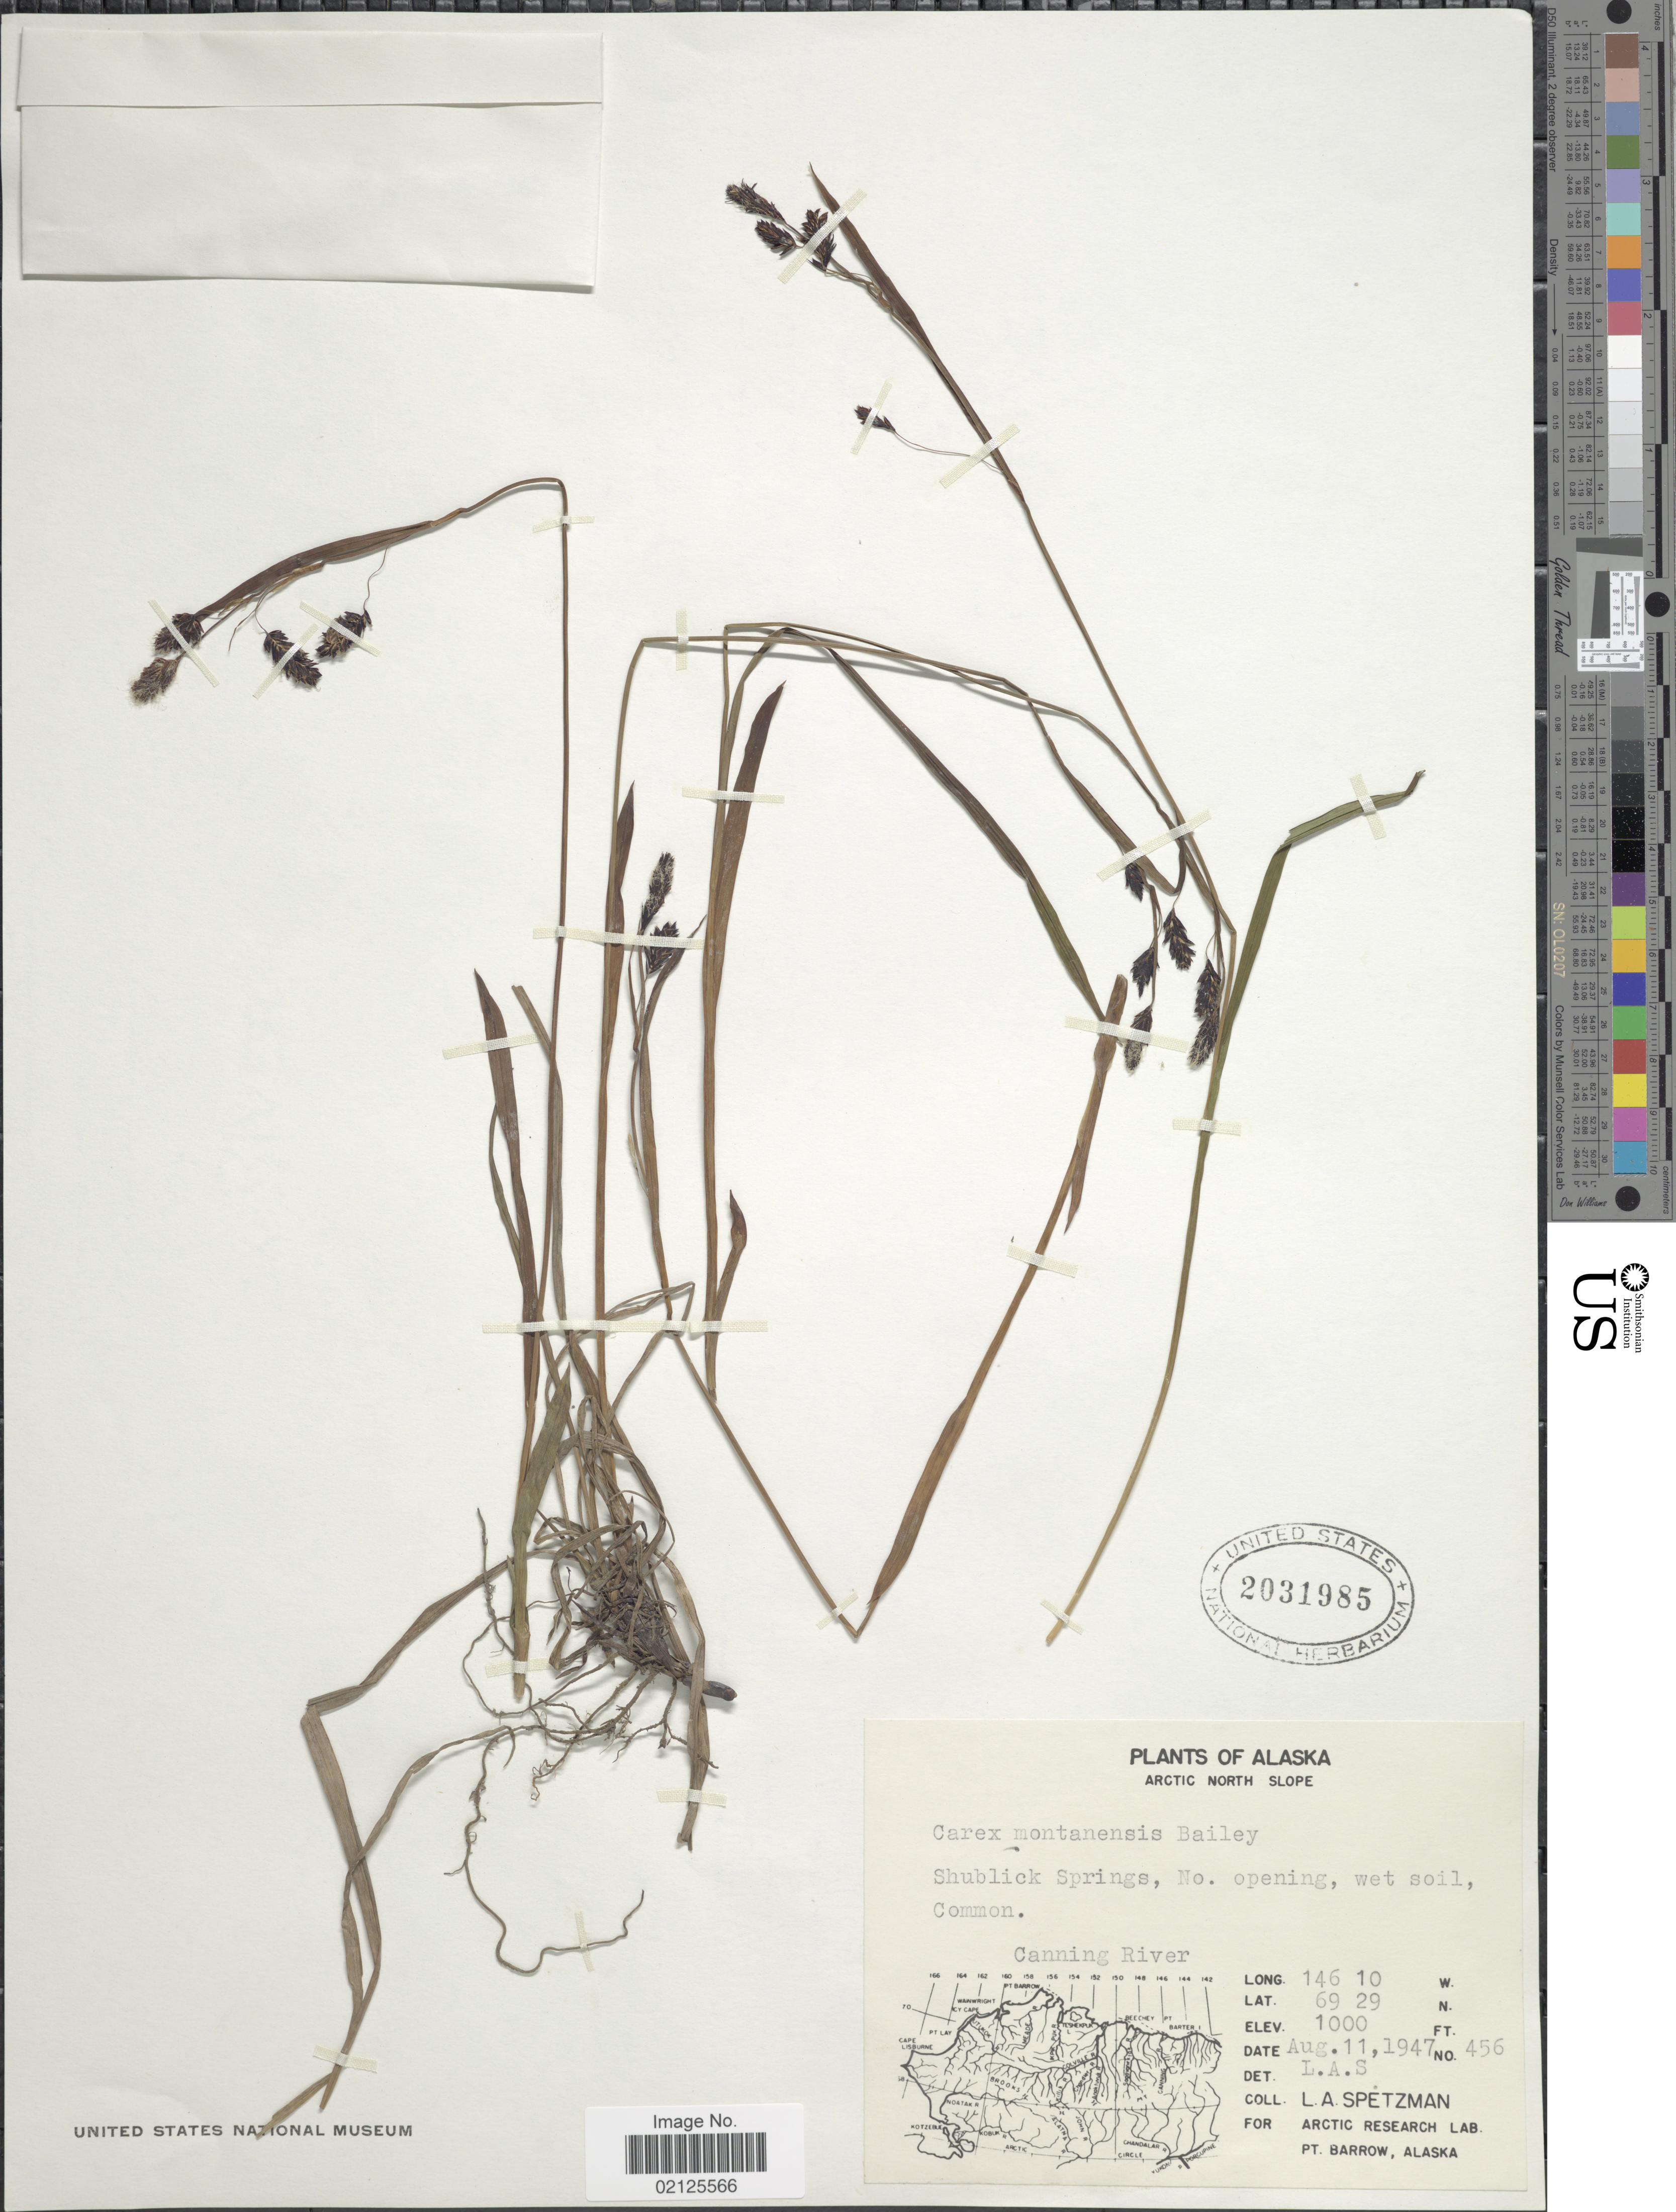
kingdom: Plantae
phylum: Tracheophyta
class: Liliopsida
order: Poales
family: Cyperaceae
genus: Carex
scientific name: Carex podocarpa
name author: R. Br.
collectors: L. Spetzman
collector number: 456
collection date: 1947-08-11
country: United States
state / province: Alaska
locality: Arctic North Slope, Shublick Springs, No. opening, wet soil, Common. Canning River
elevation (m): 305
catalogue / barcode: US 2031985